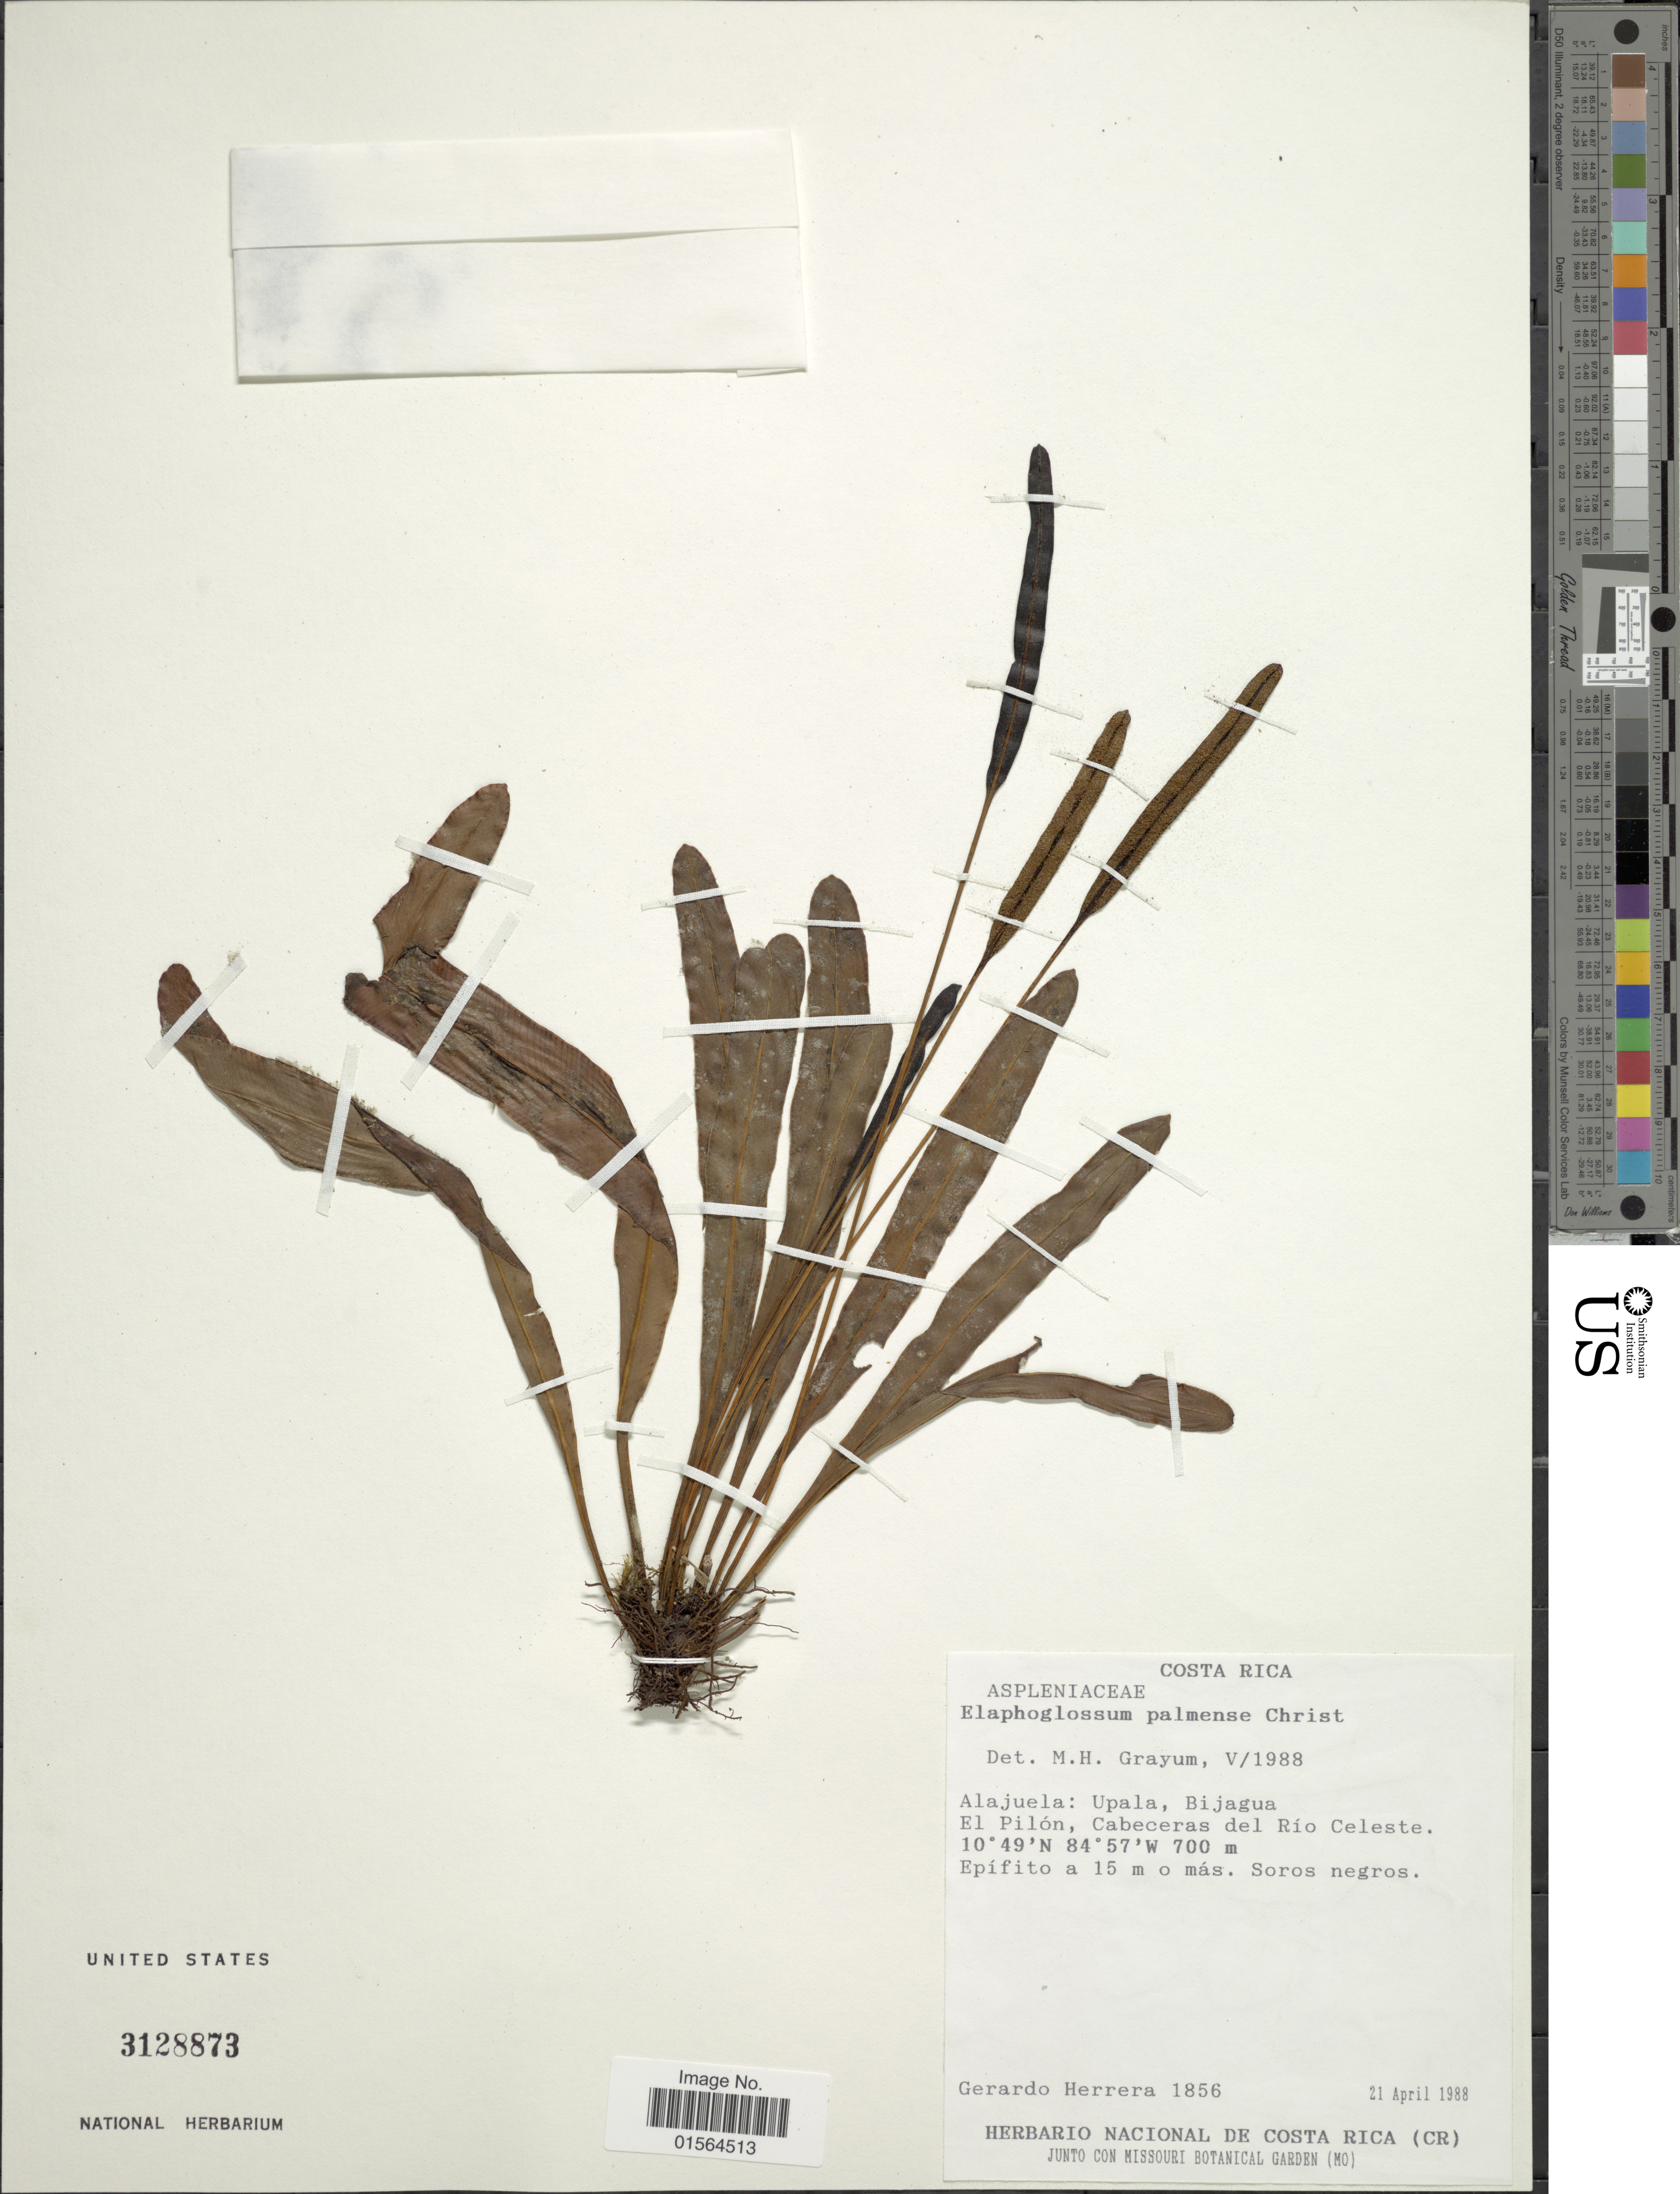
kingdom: Plantae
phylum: Tracheophyta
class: Polypodiopsida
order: Polypodiales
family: Dryopteridaceae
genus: Elaphoglossum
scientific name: Elaphoglossum palmense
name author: Christ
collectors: G. Herrera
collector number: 1856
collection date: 1988-04-21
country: Costa Rica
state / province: Alajuela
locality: Alajuela: Upala, Bijagua, El Pilon, Cabeceras del Rio Celeste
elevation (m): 700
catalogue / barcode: US 3128873